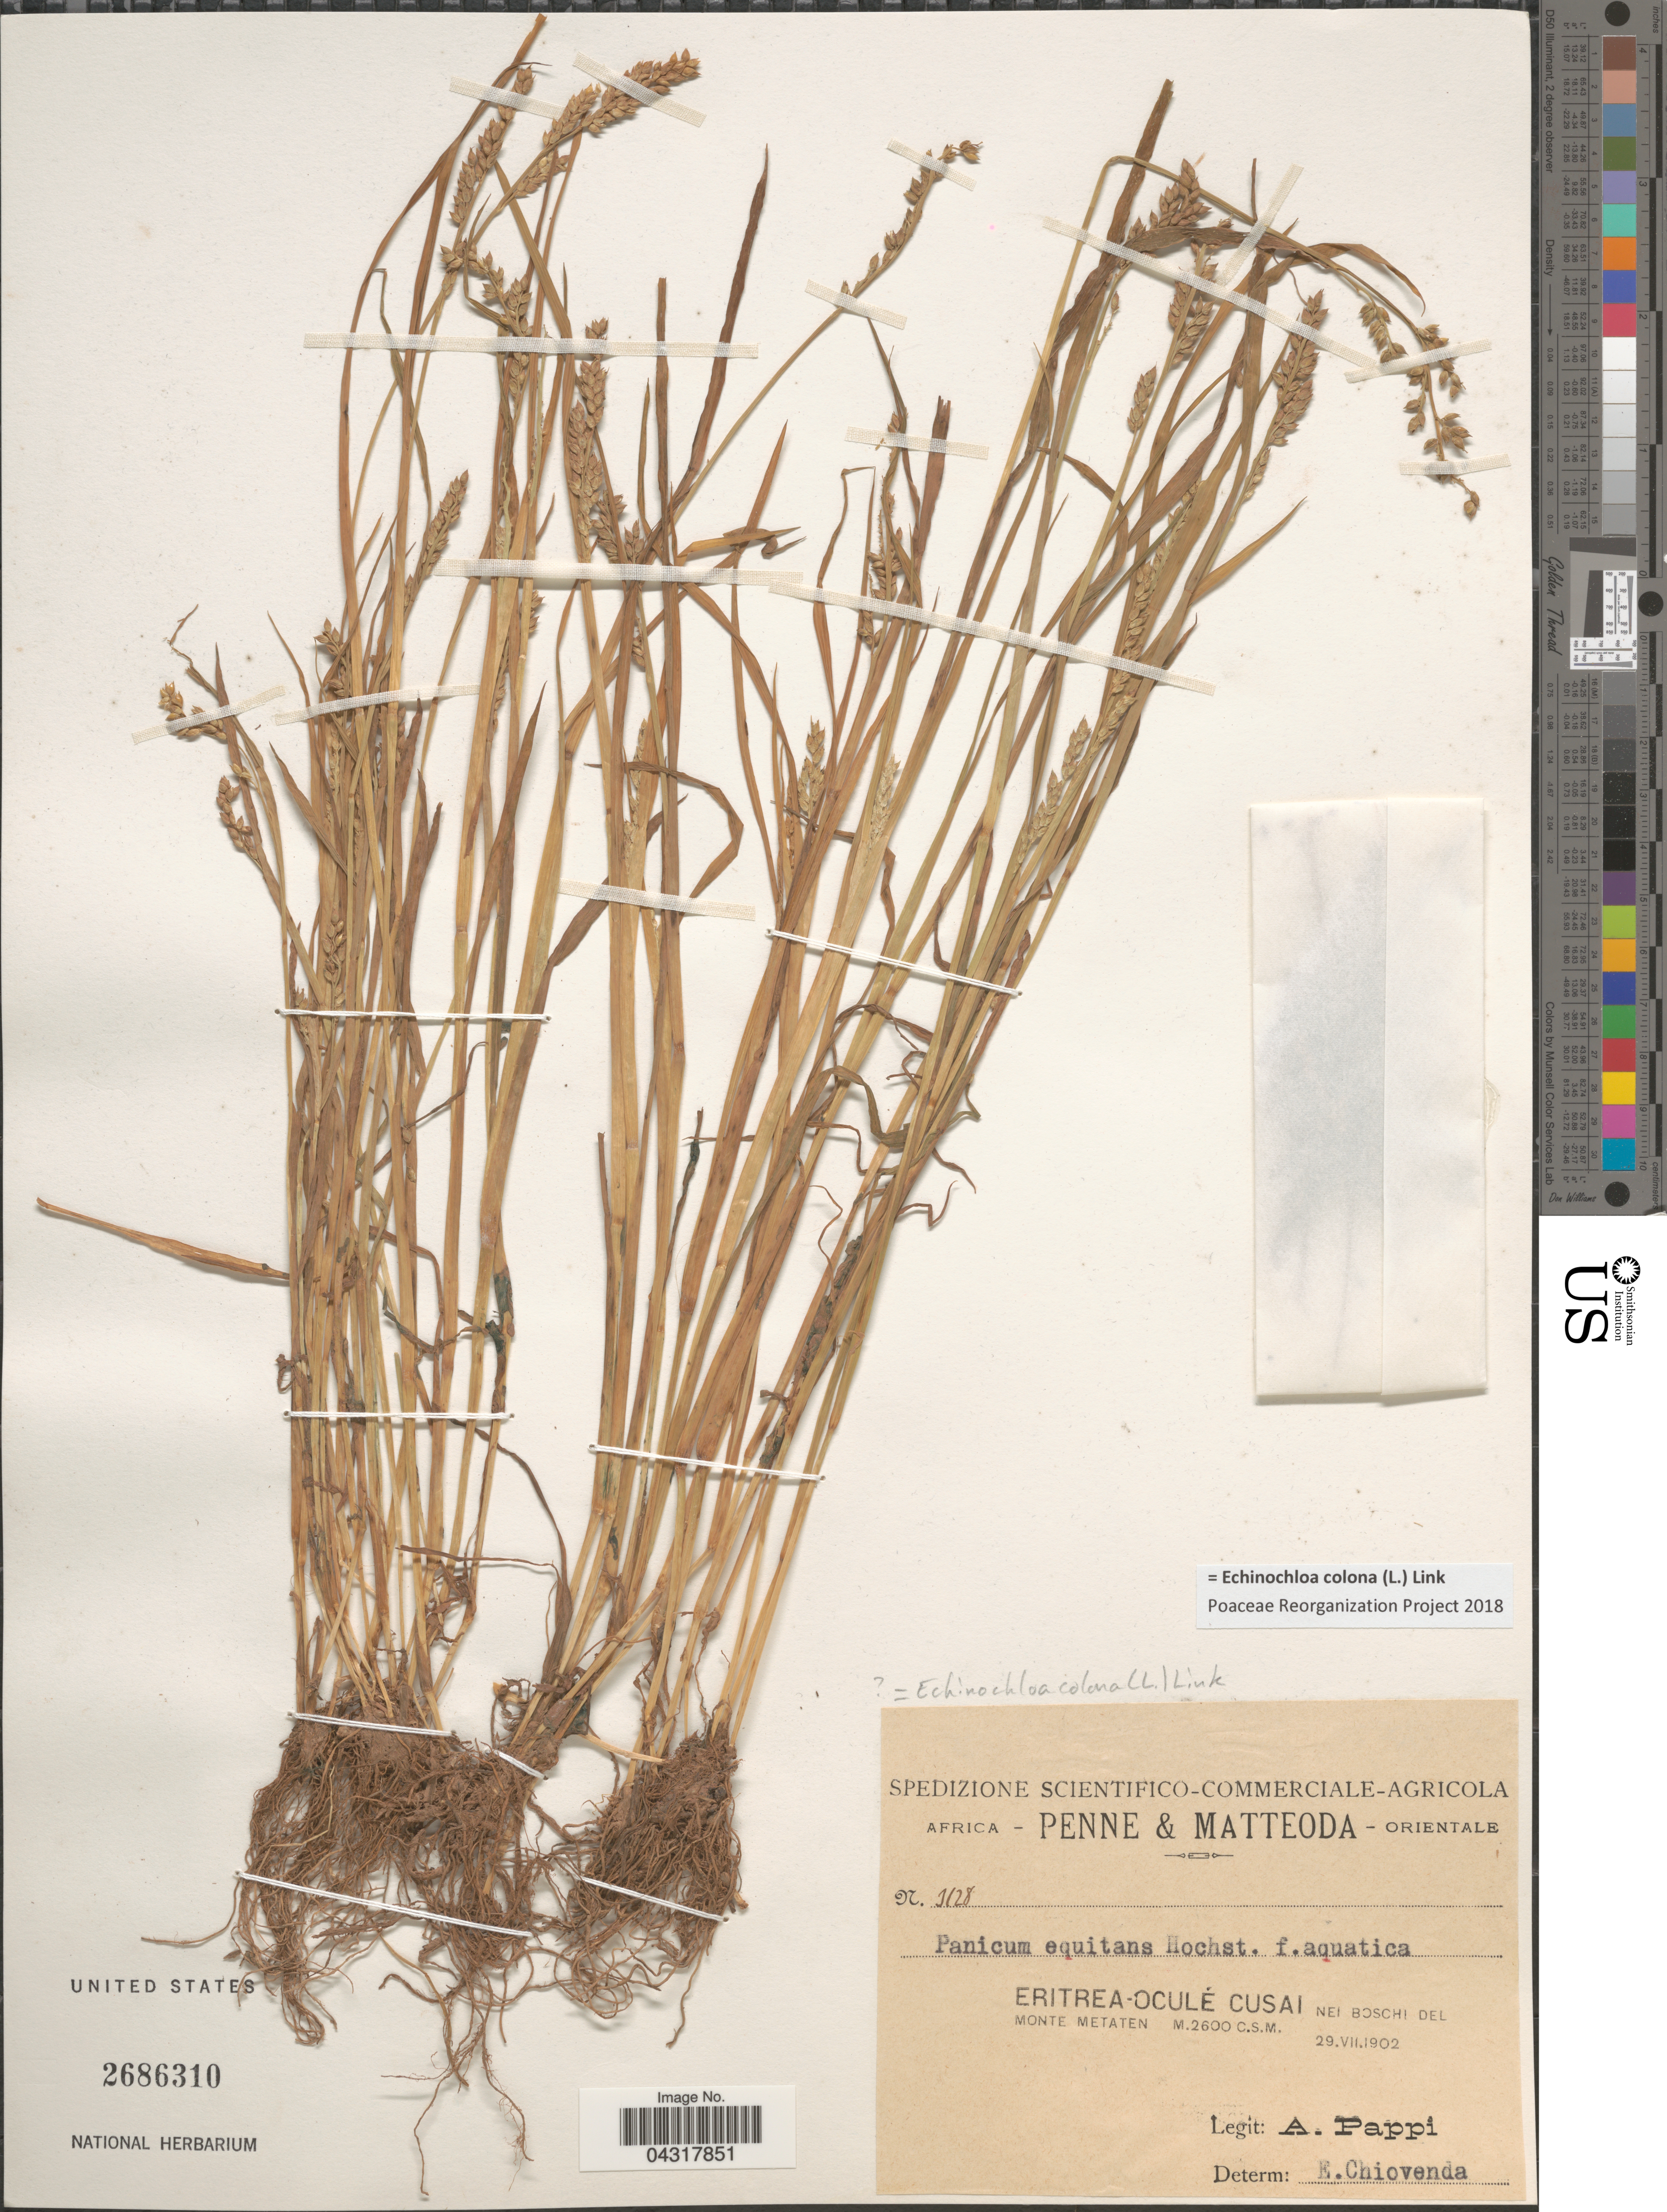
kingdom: Plantae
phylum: Tracheophyta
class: Liliopsida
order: Poales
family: Poaceae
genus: Echinochloa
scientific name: Echinochloa colona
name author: (L.) Link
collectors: A. Pappi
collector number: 1128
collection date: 1902-07-29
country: Eritrea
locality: Africa orientale. oculé Cusai nei boschi del monte metaten.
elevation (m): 2600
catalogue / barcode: US 2686310